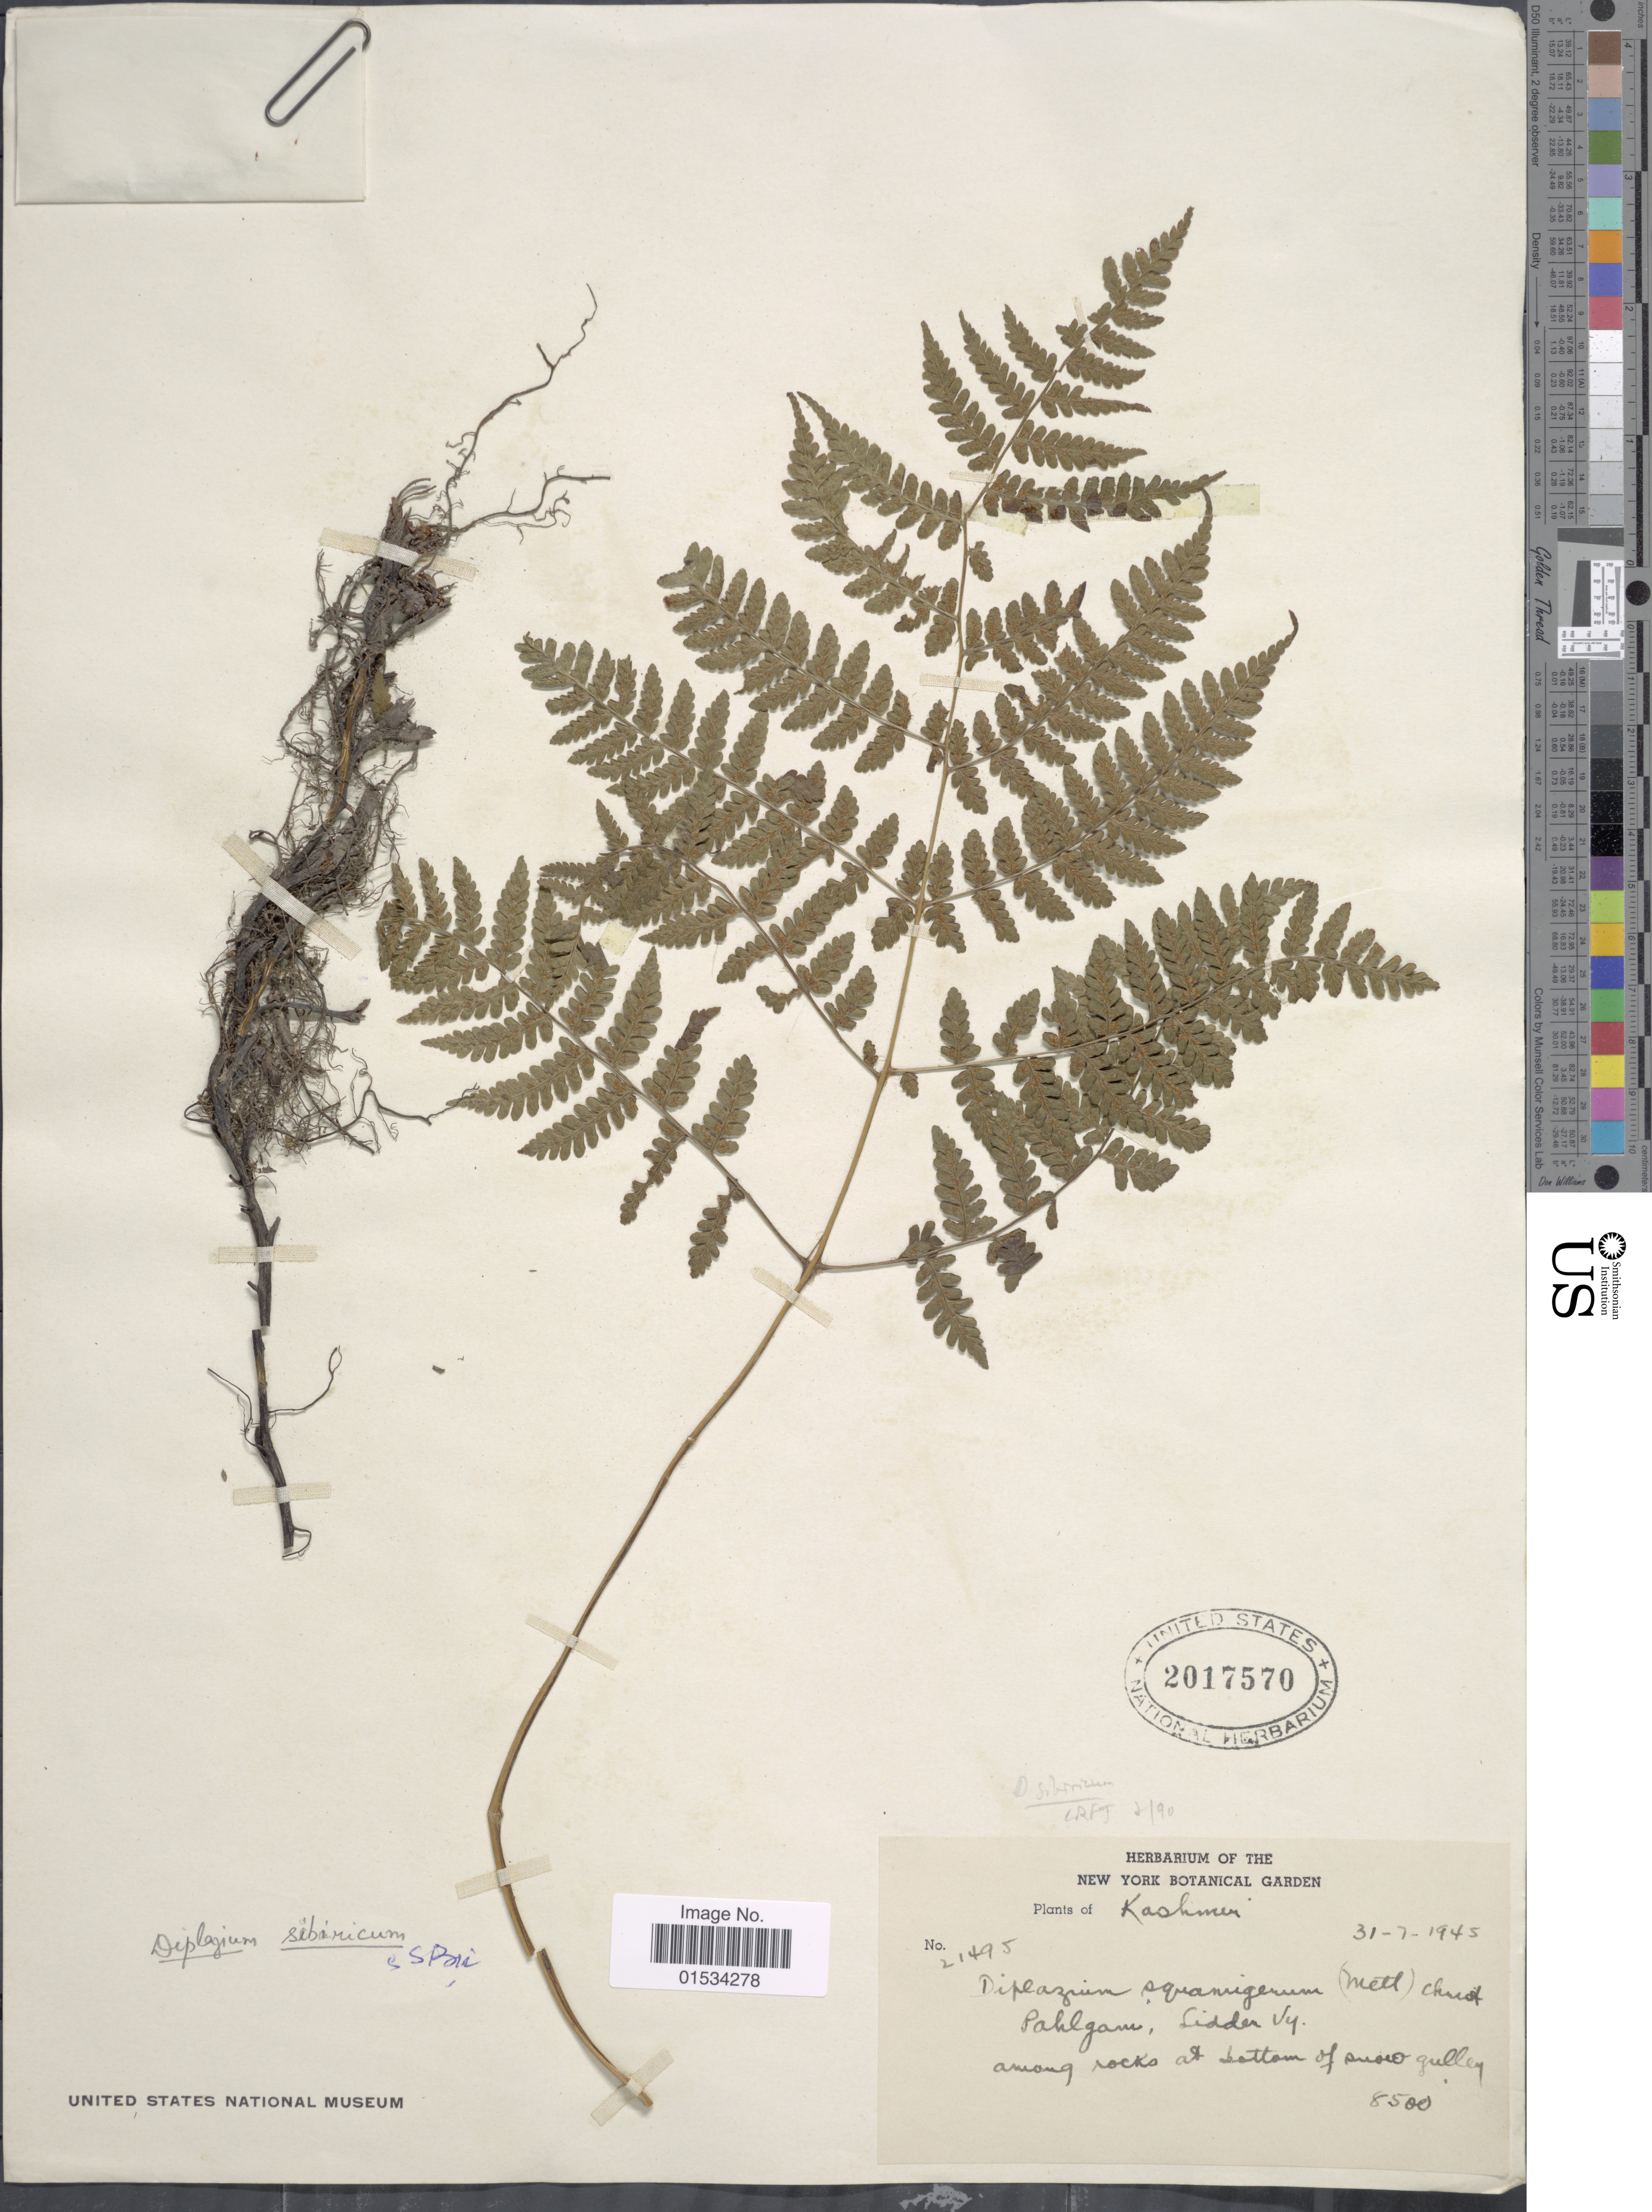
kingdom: Plantae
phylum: Tracheophyta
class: Polypodiopsida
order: Polypodiales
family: Athyriaceae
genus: Diplazium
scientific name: Diplazium sibiricum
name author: (Turcz. ex Kunze) Sa. Kurata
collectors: New York Botanical Gardens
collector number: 21495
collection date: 1945-07-31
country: India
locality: Kashmir, Pahlgam, Lidden Vy., among rocks at bottom of smore gulley [interpreted]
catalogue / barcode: US 2017570